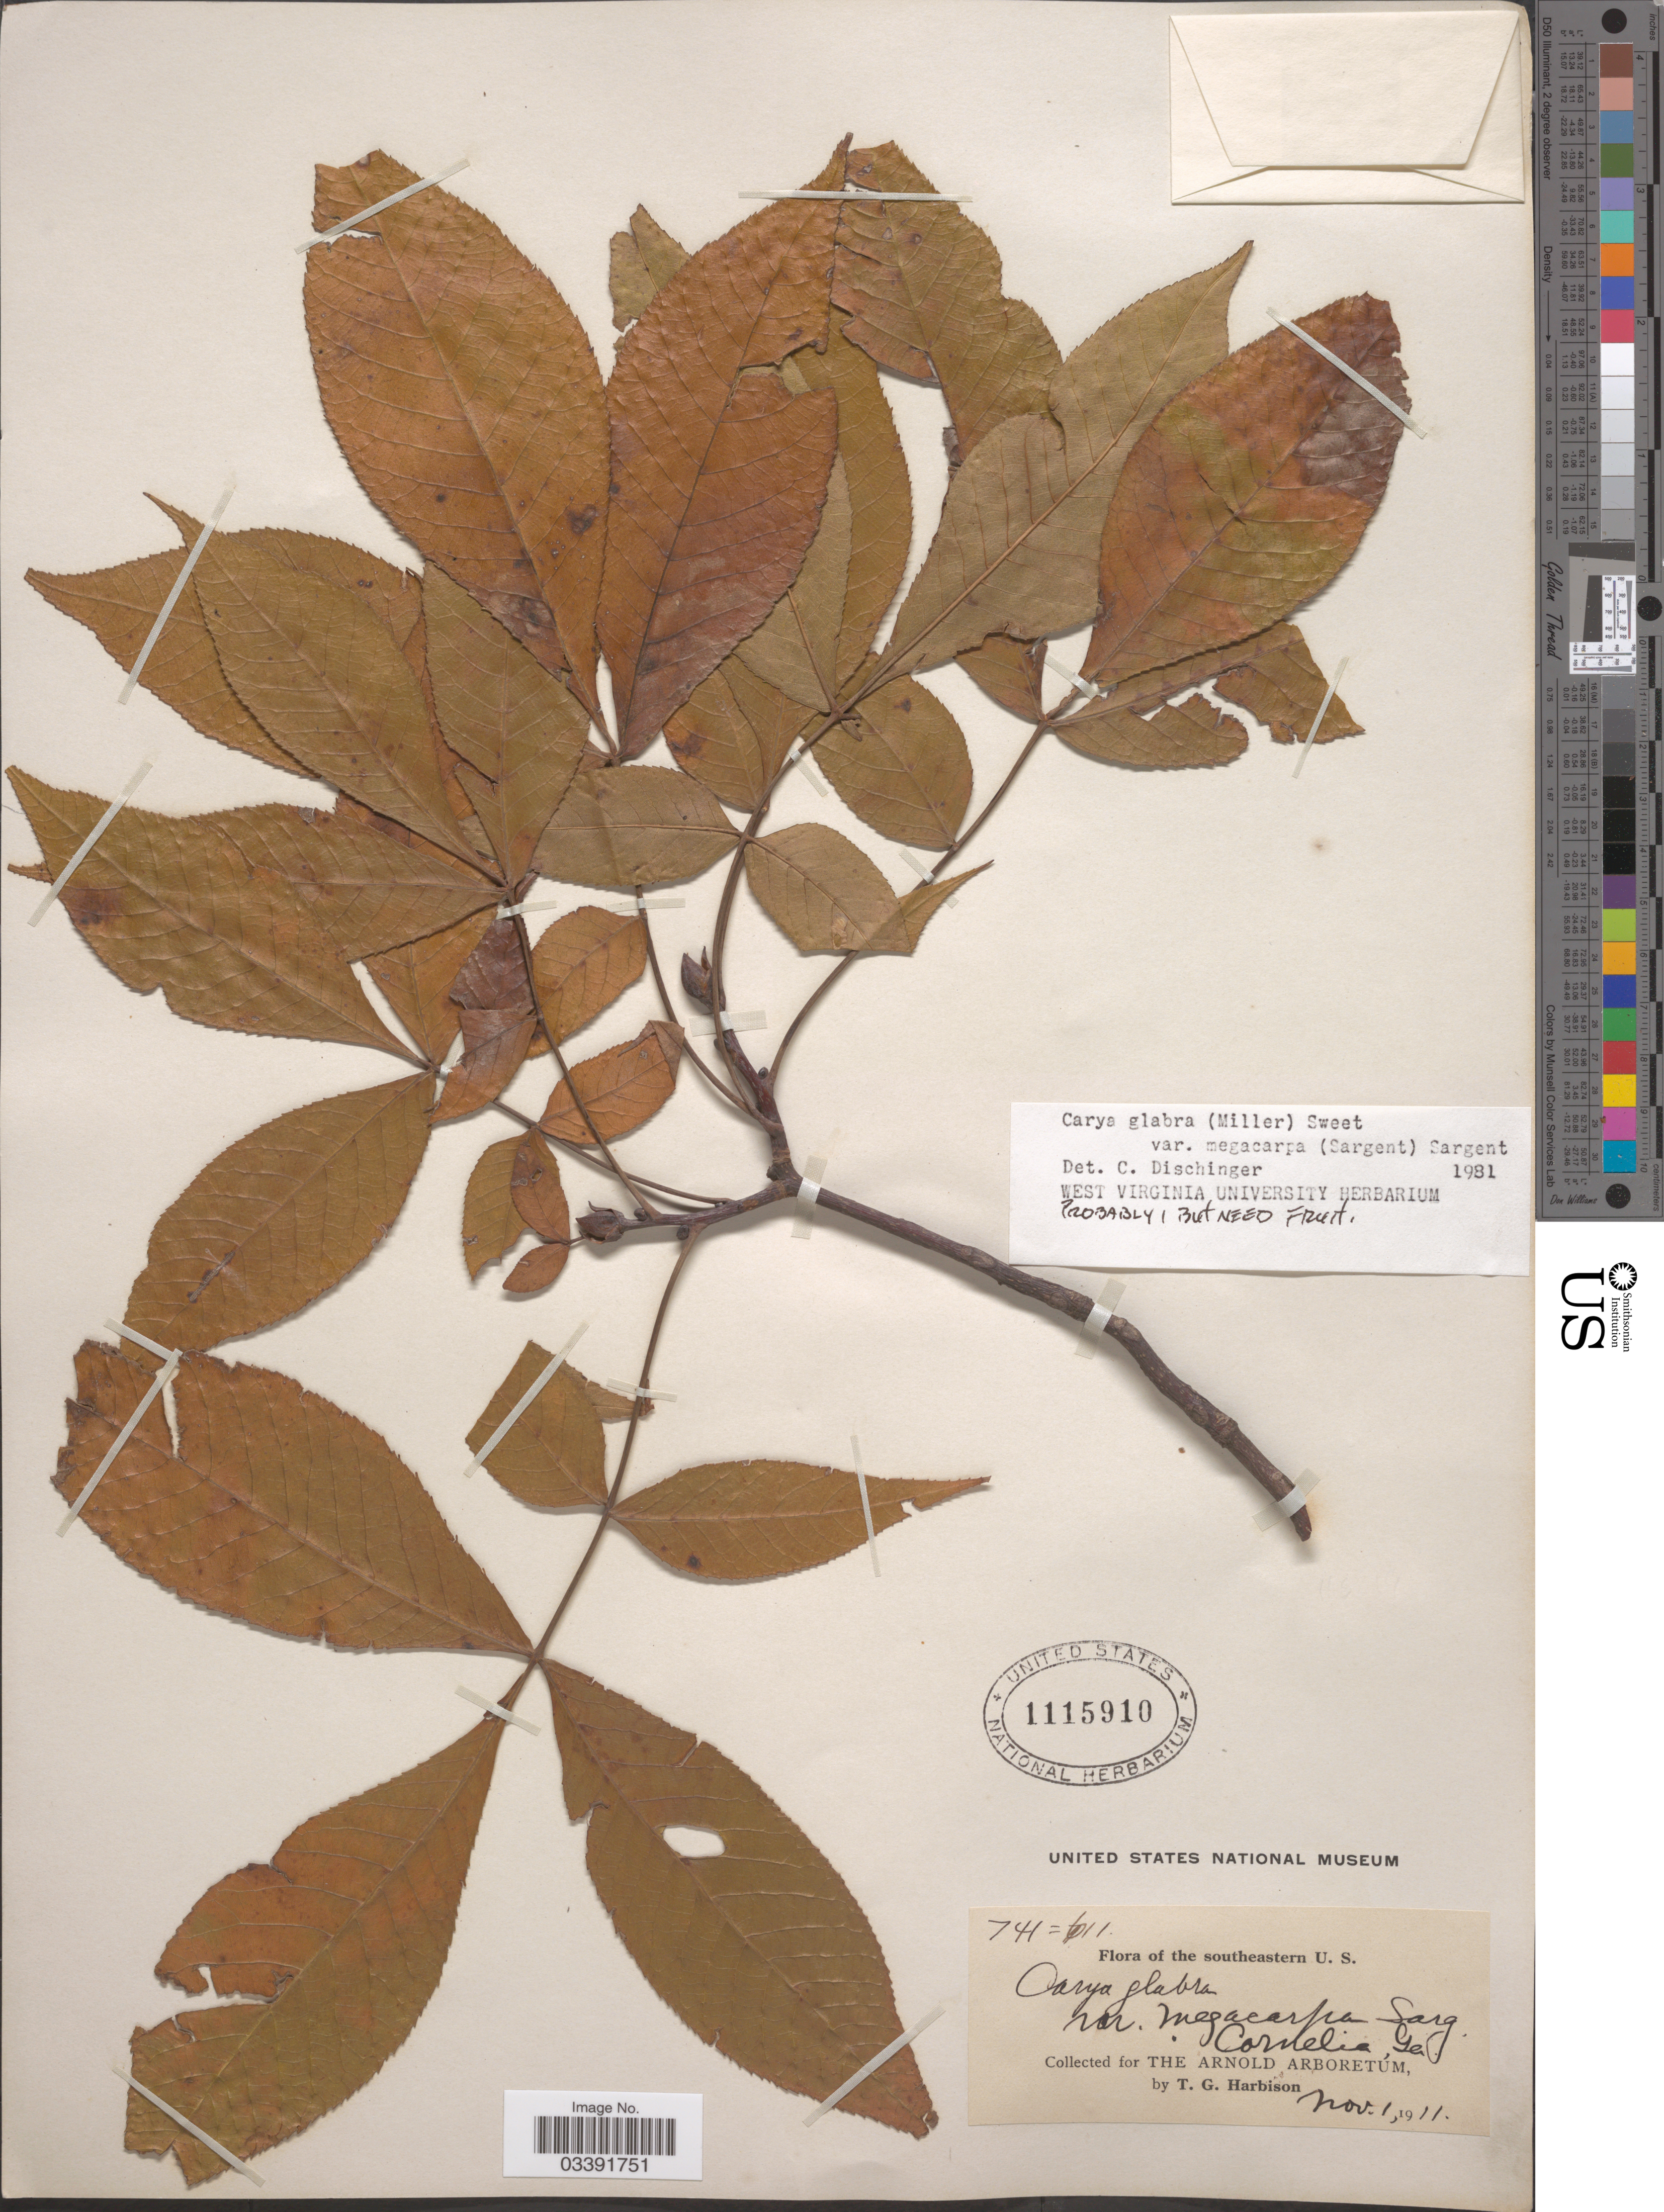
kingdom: Plantae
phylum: Tracheophyta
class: Magnoliopsida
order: Fagales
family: Juglandaceae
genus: Carya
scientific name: Carya glabra var. megacarpa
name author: (Sarg.) Sarg.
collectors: T. Harbison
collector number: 741/611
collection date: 1911-11-01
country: United States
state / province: Georgia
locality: Southern U. S. Cornelia.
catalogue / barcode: US 1115910